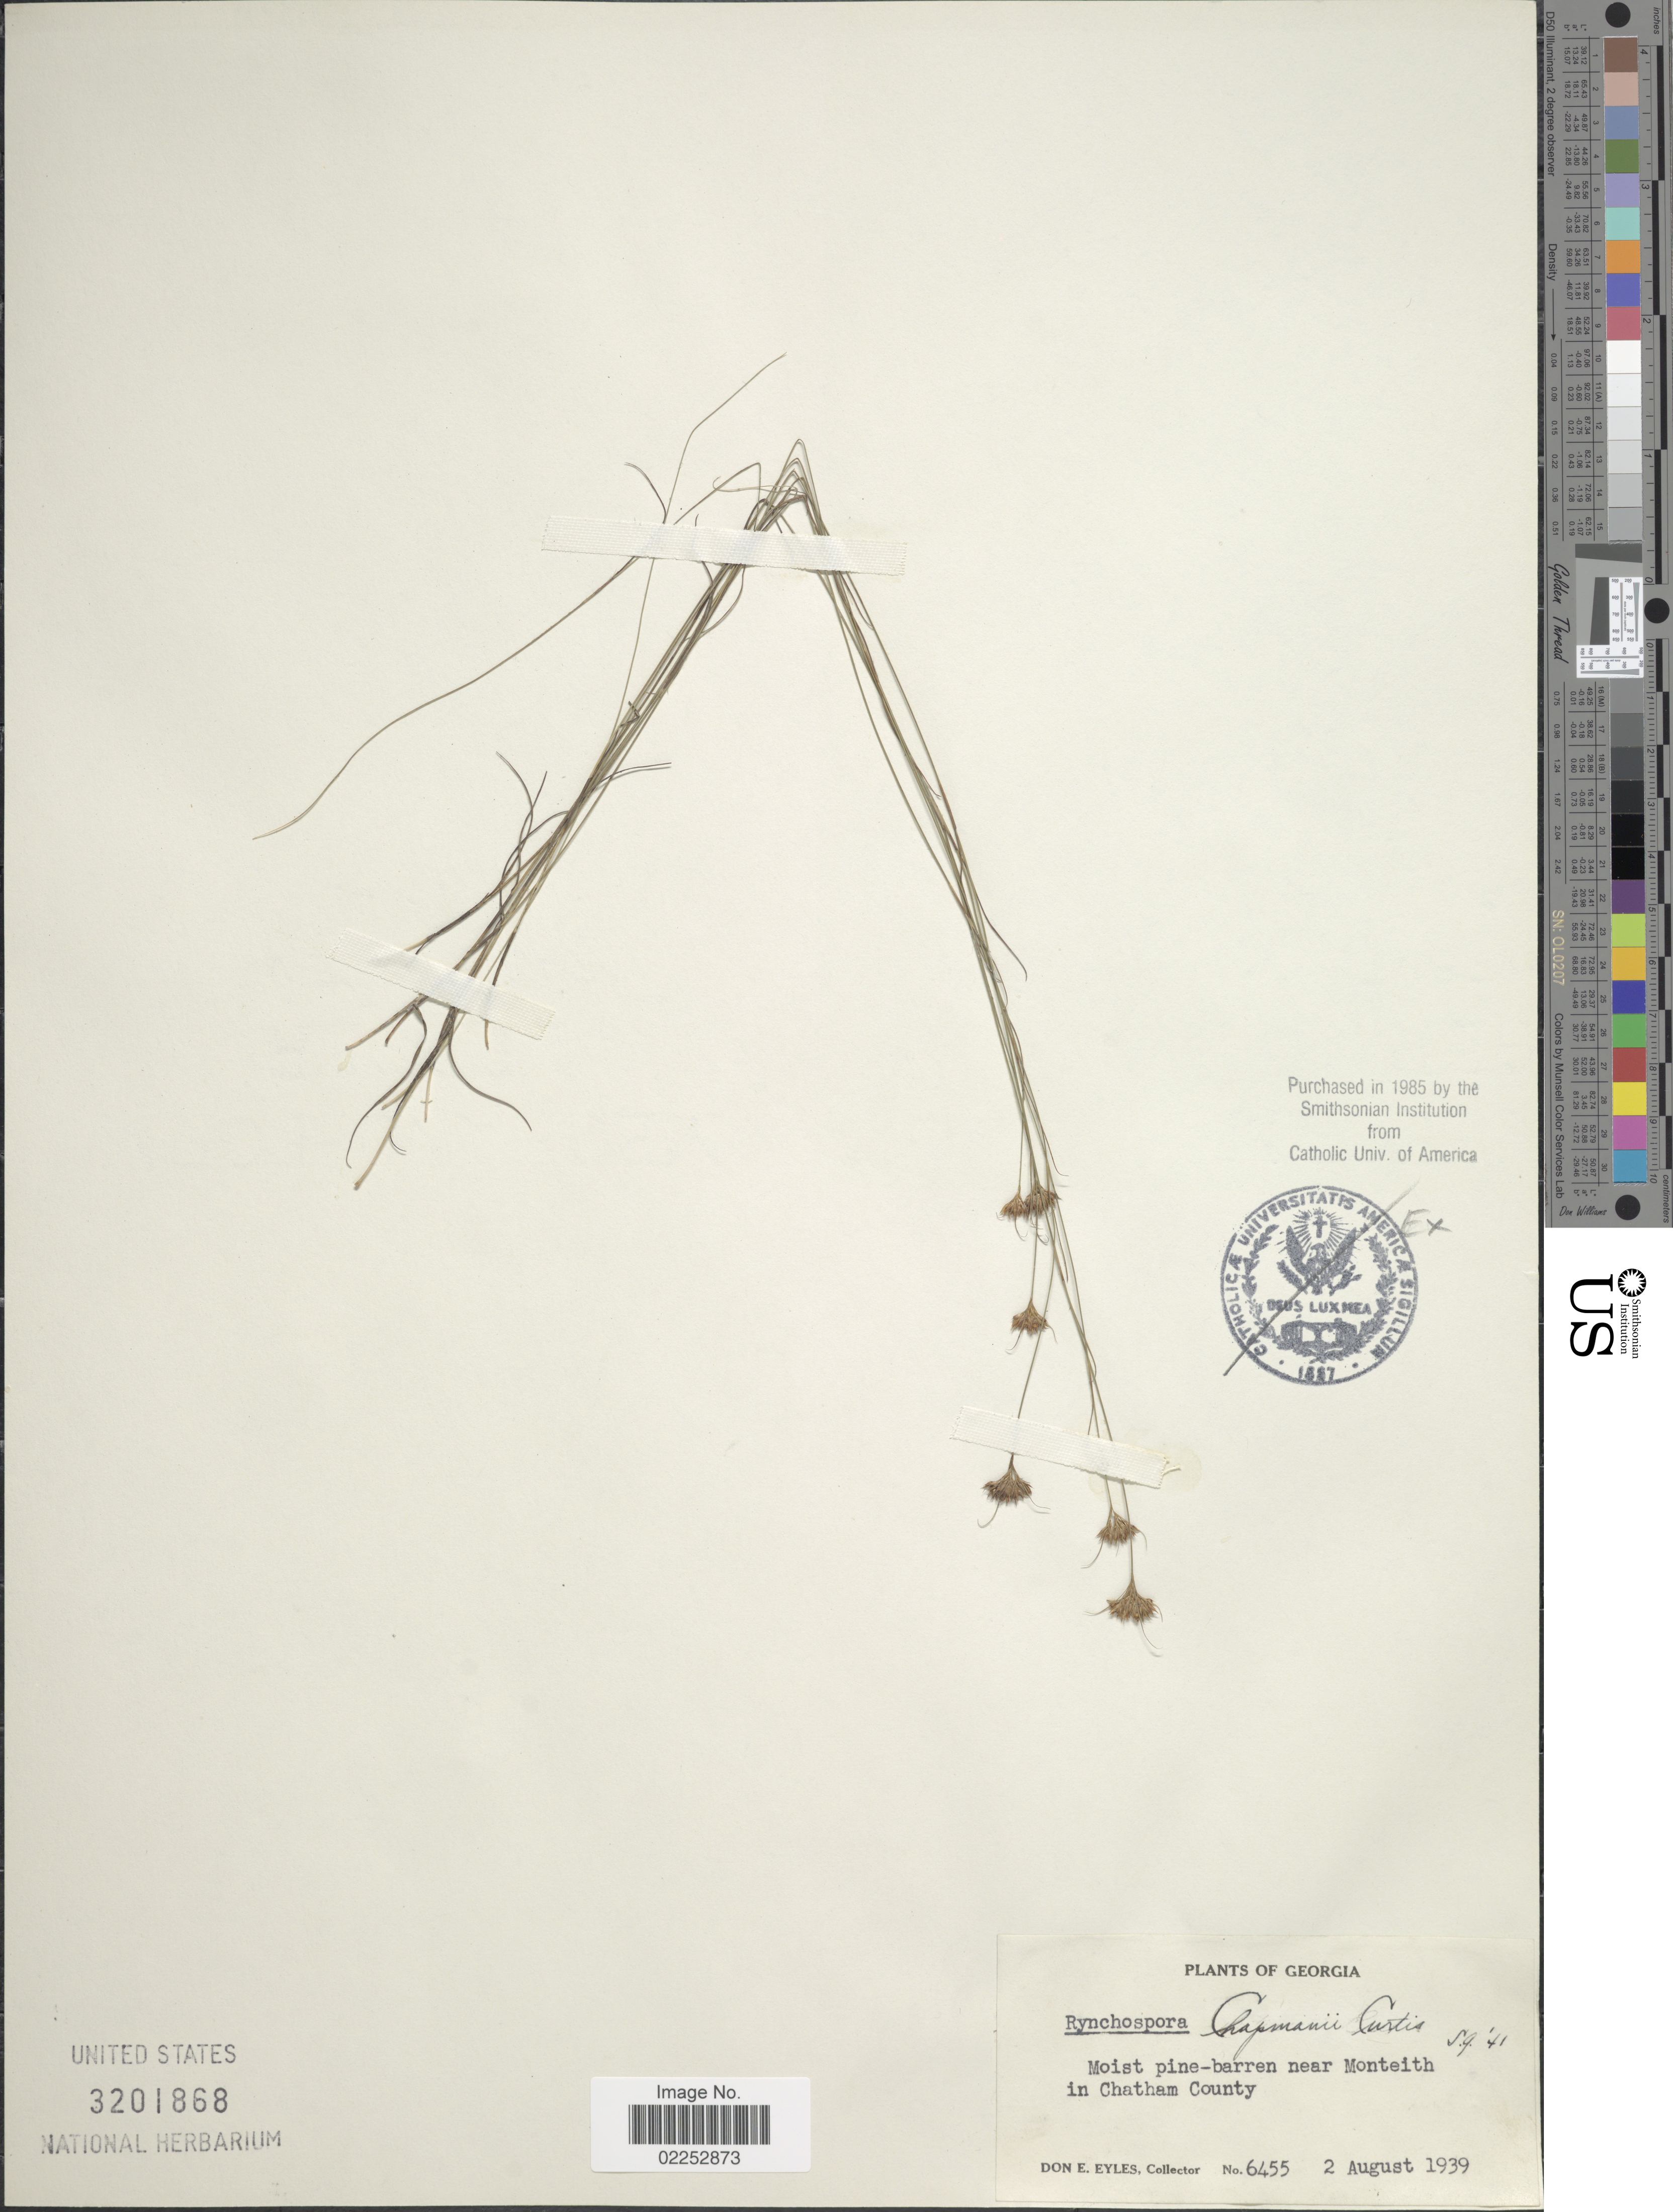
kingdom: Plantae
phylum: Tracheophyta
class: Liliopsida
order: Poales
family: Cyperaceae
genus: Rhynchospora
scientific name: Rhynchospora chapmanii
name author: M.A. Curtis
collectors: D. Eyles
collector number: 6455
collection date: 1939-08-02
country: United States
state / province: Georgia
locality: Near Monteith in Chatham County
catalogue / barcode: US 3201868